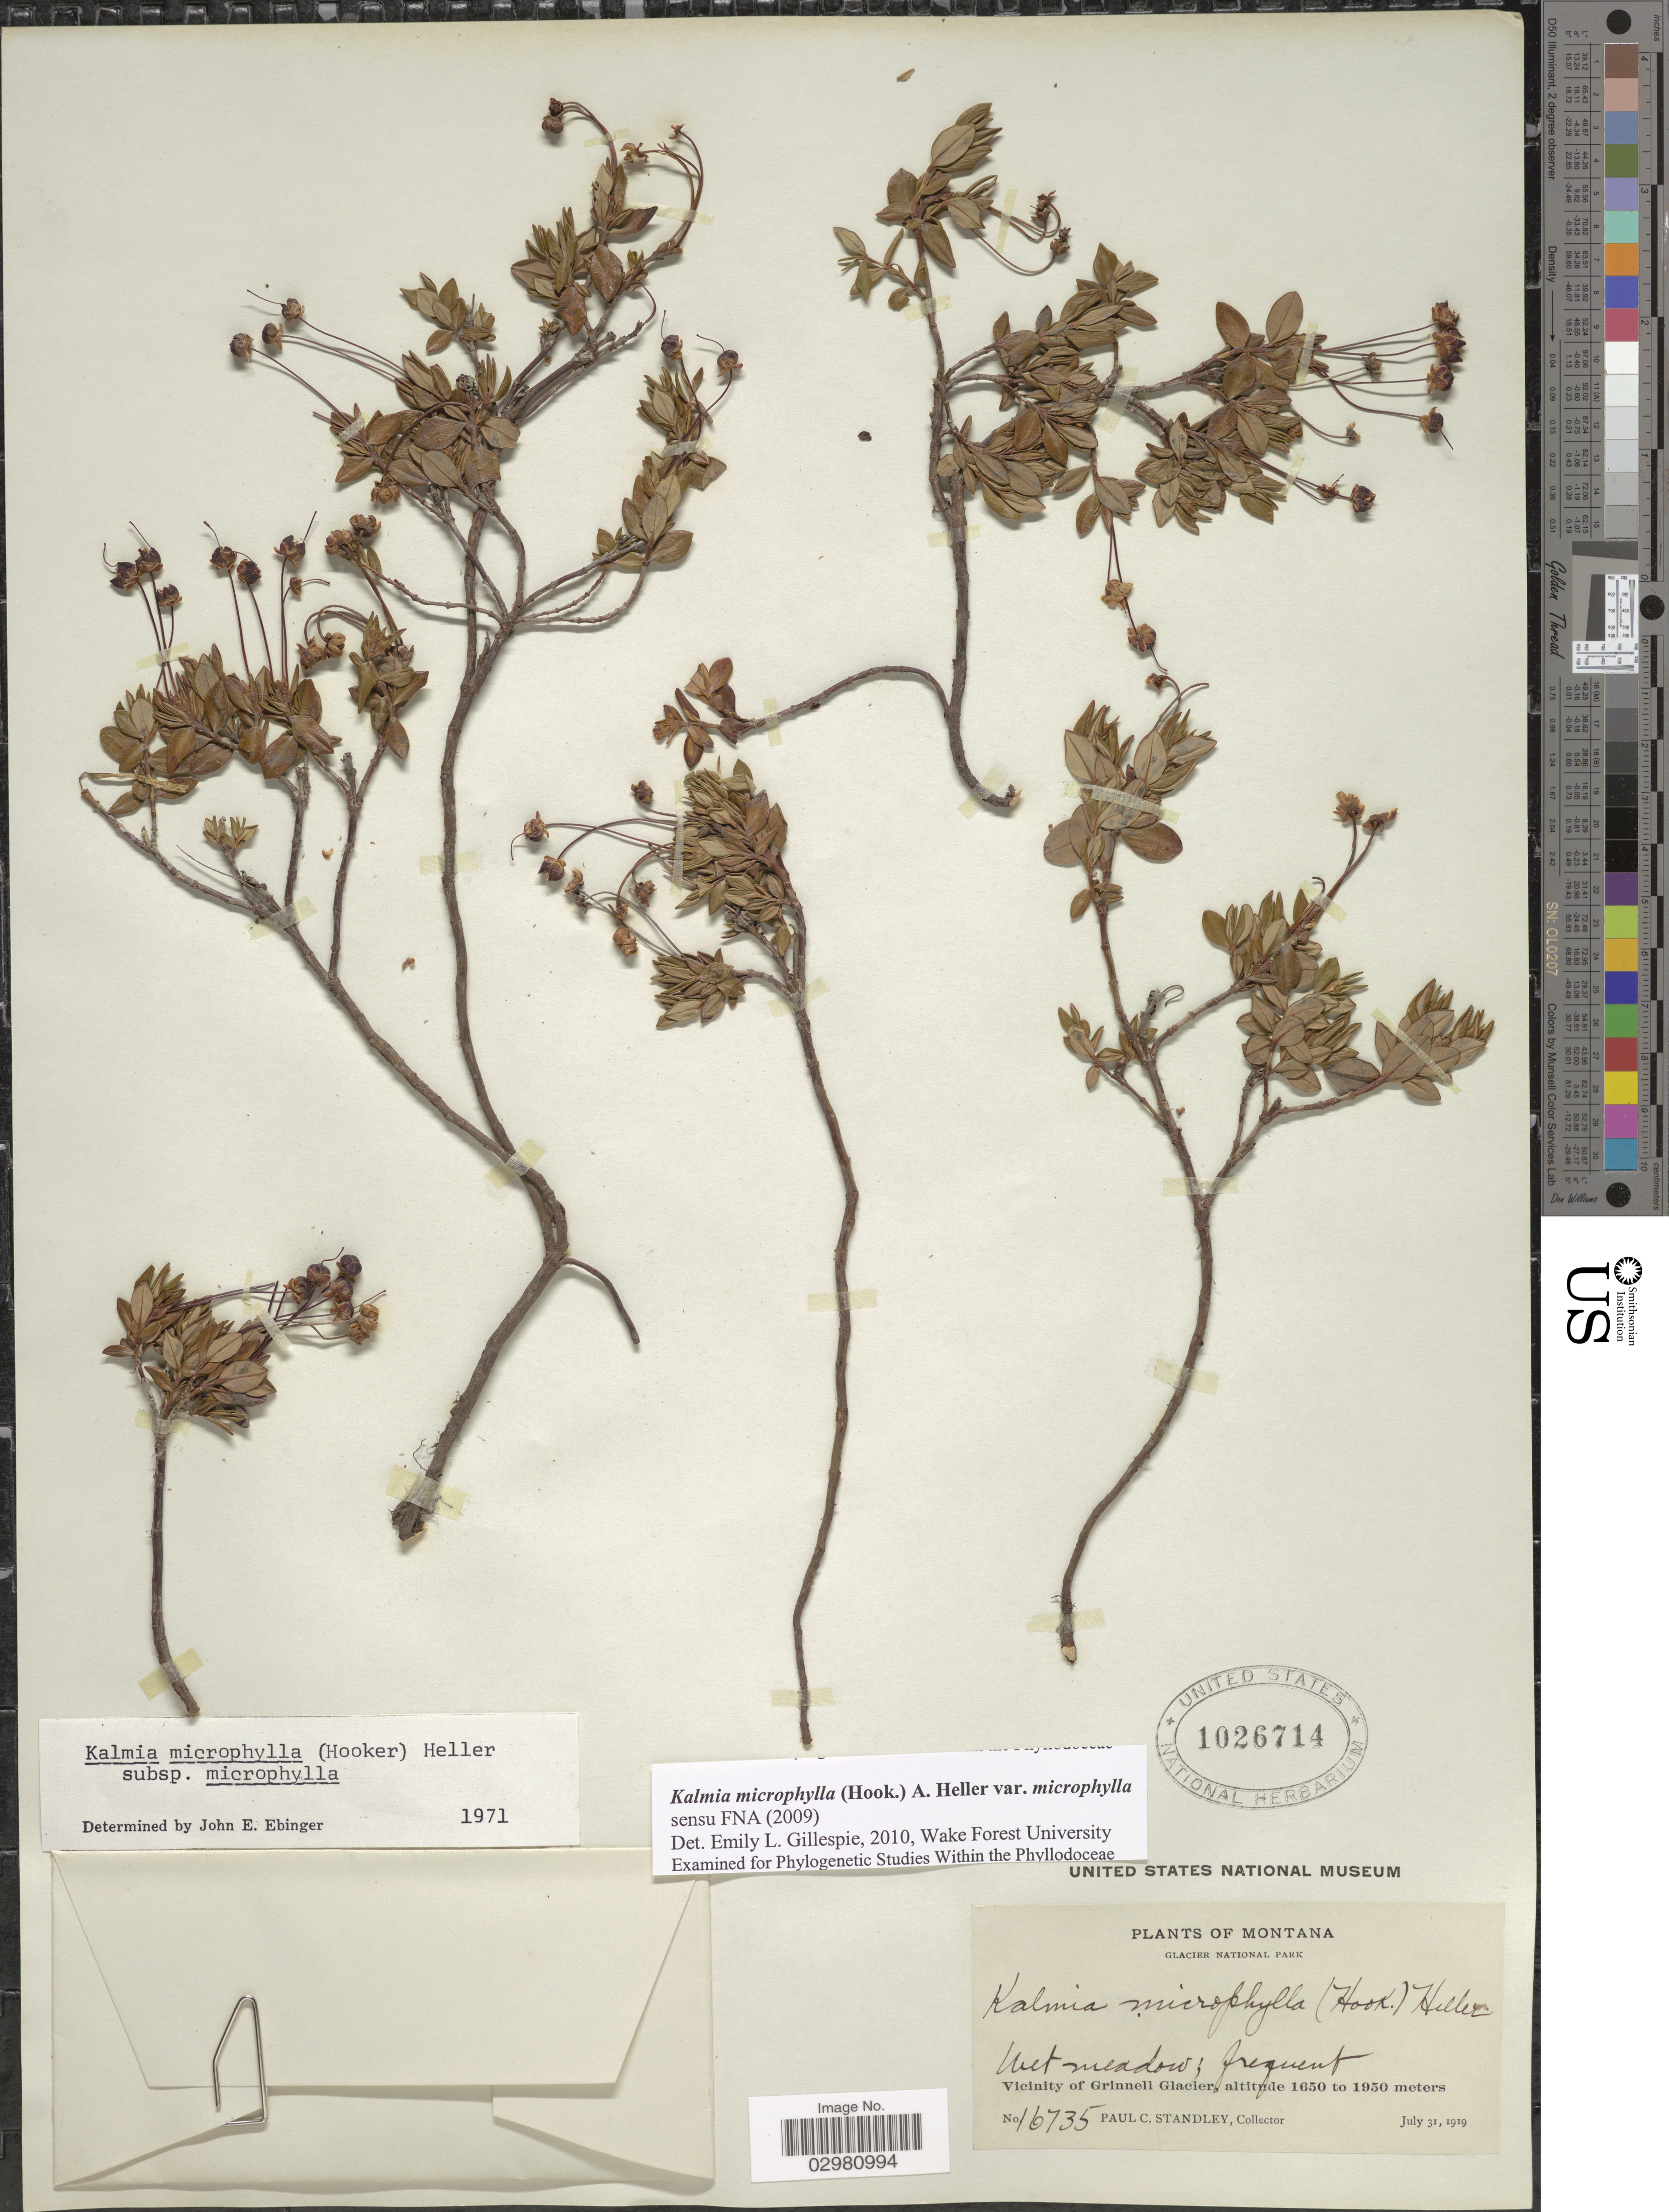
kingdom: Plantae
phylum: Tracheophyta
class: Magnoliopsida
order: Ericales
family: Ericaceae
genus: Kalmia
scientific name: Kalmia microphylla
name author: (Hook.) A. Heller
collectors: P. C. Standley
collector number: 16735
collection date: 1919-07-31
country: United States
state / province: Montana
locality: Glacier National Park. Vicinity of Grinnell Glacier.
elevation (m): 1650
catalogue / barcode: US 1026714